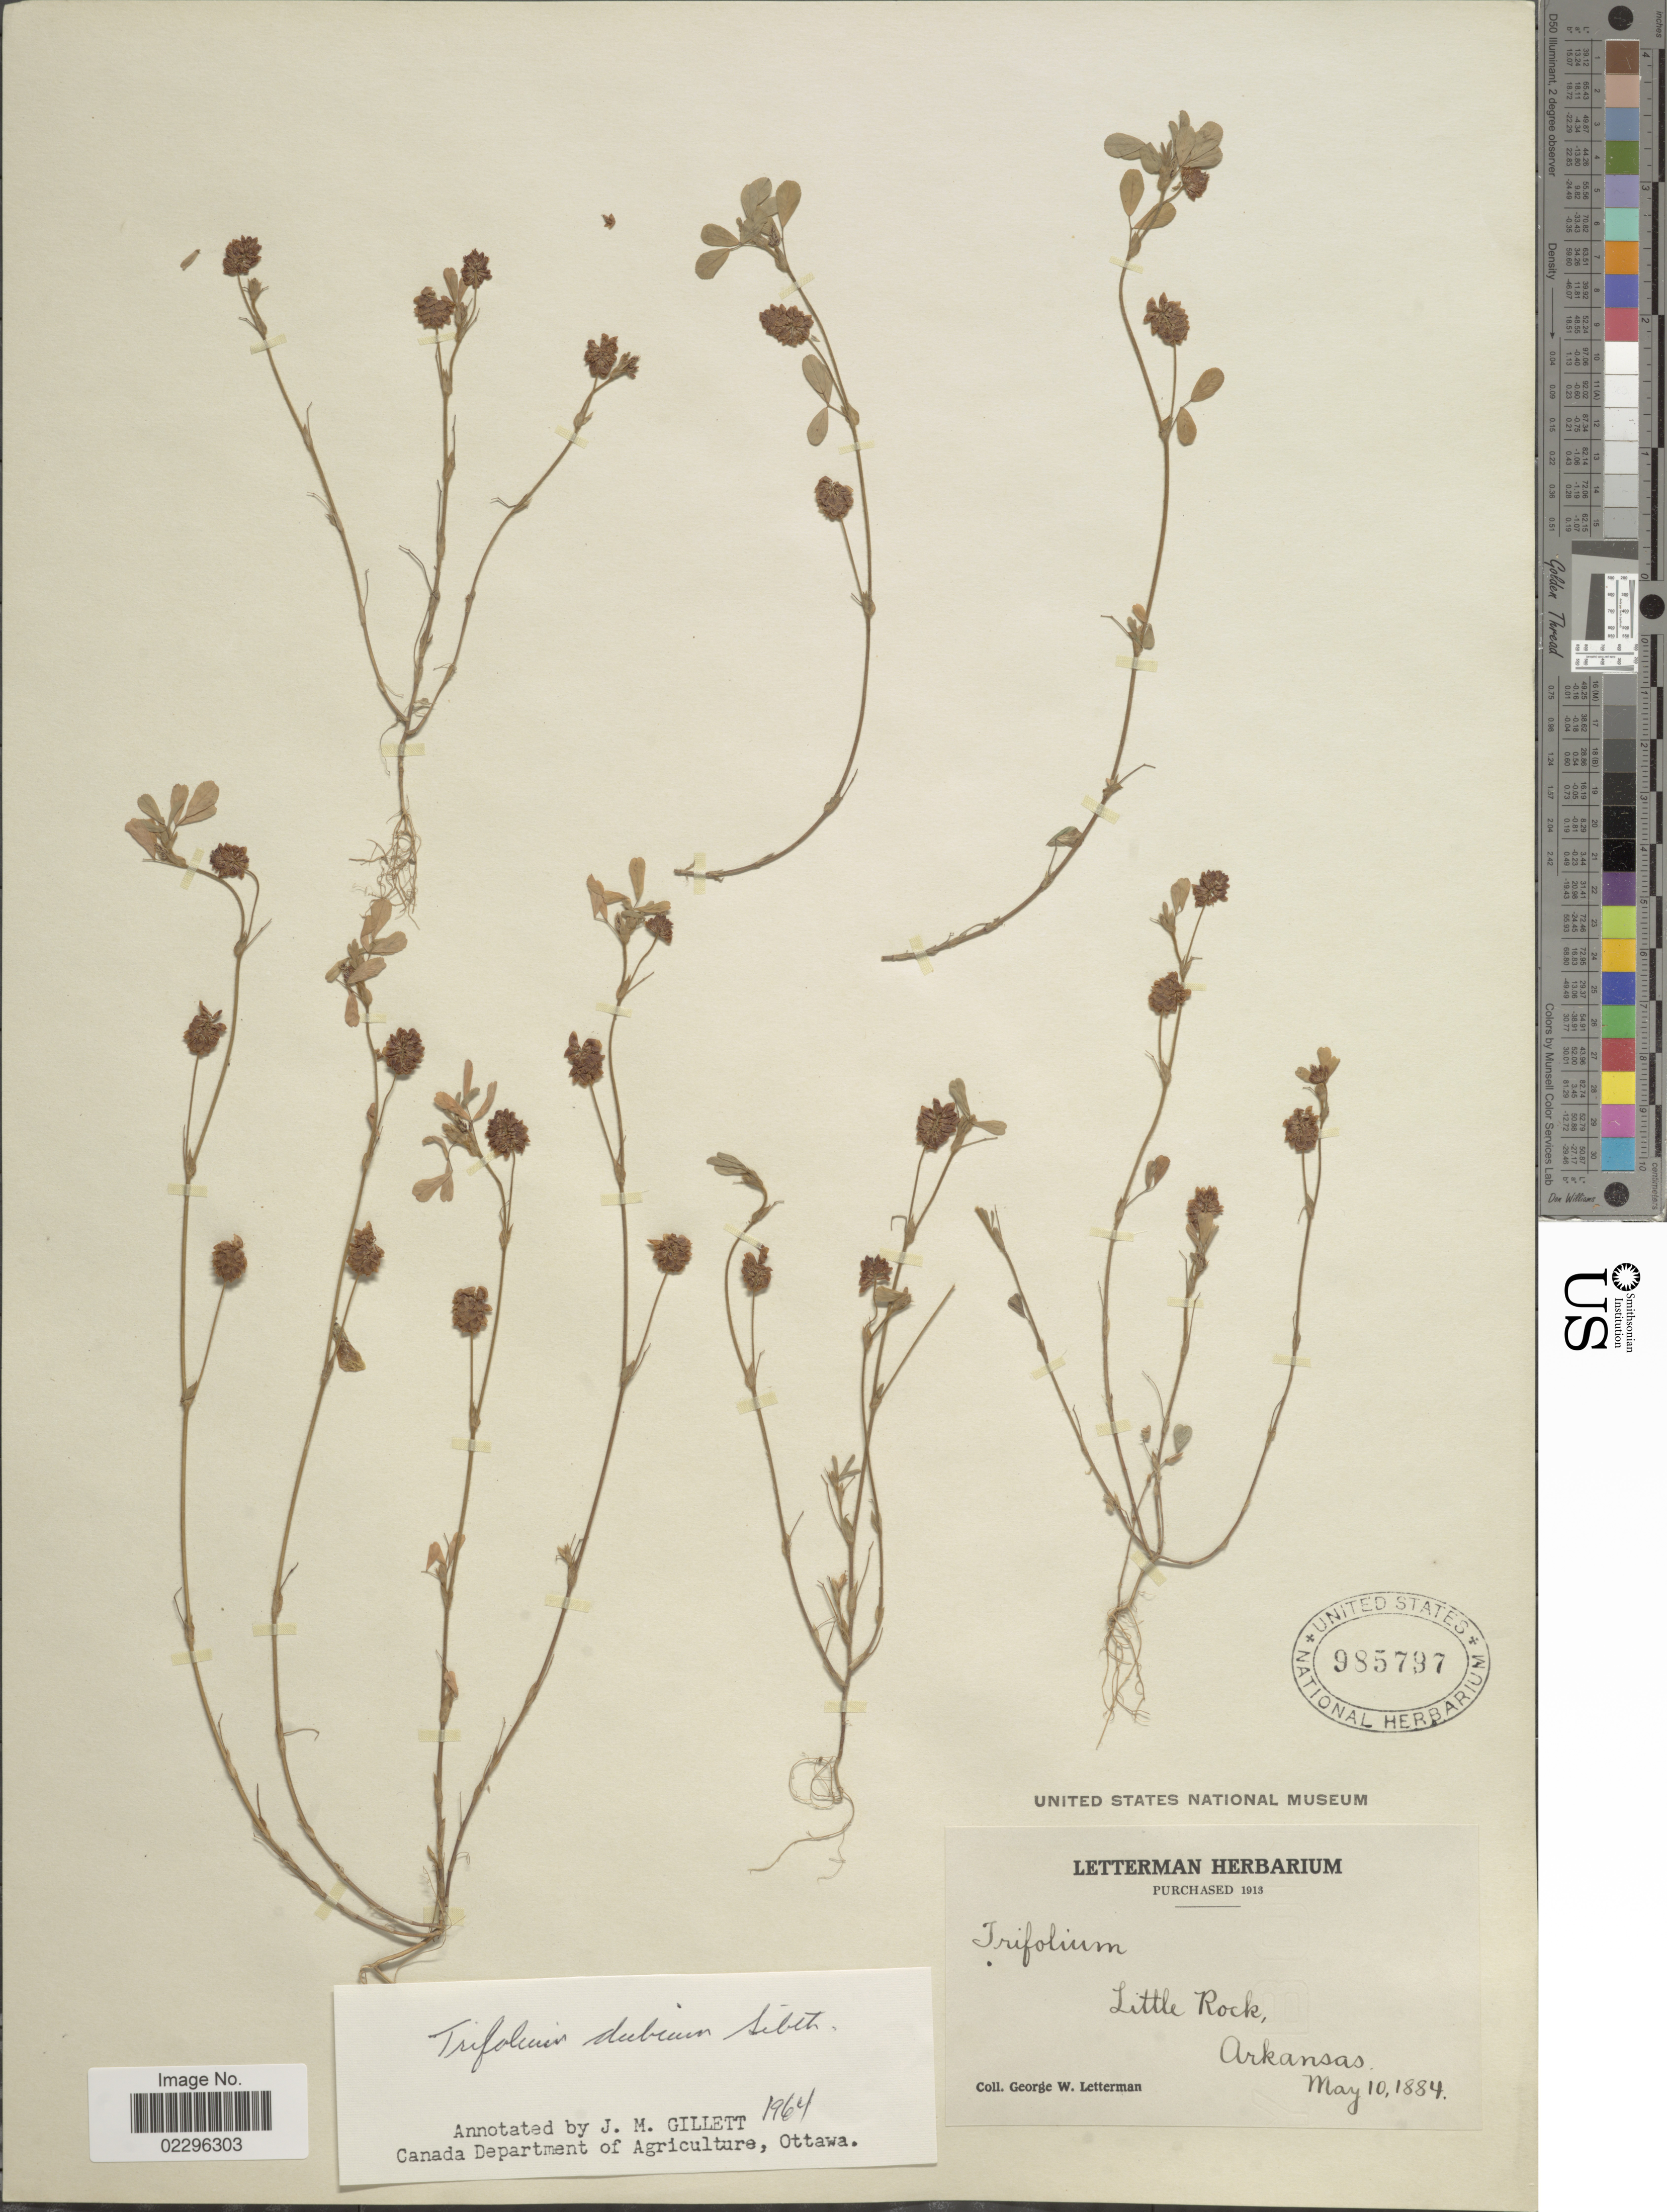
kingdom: Plantae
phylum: Tracheophyta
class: Magnoliopsida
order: Fabales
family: Fabaceae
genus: Trifolium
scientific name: Trifolium dubium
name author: Sibth.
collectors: G. W. Letterman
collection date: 1884-05-10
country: United States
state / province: Arkansas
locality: Little Rock.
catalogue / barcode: US 985797